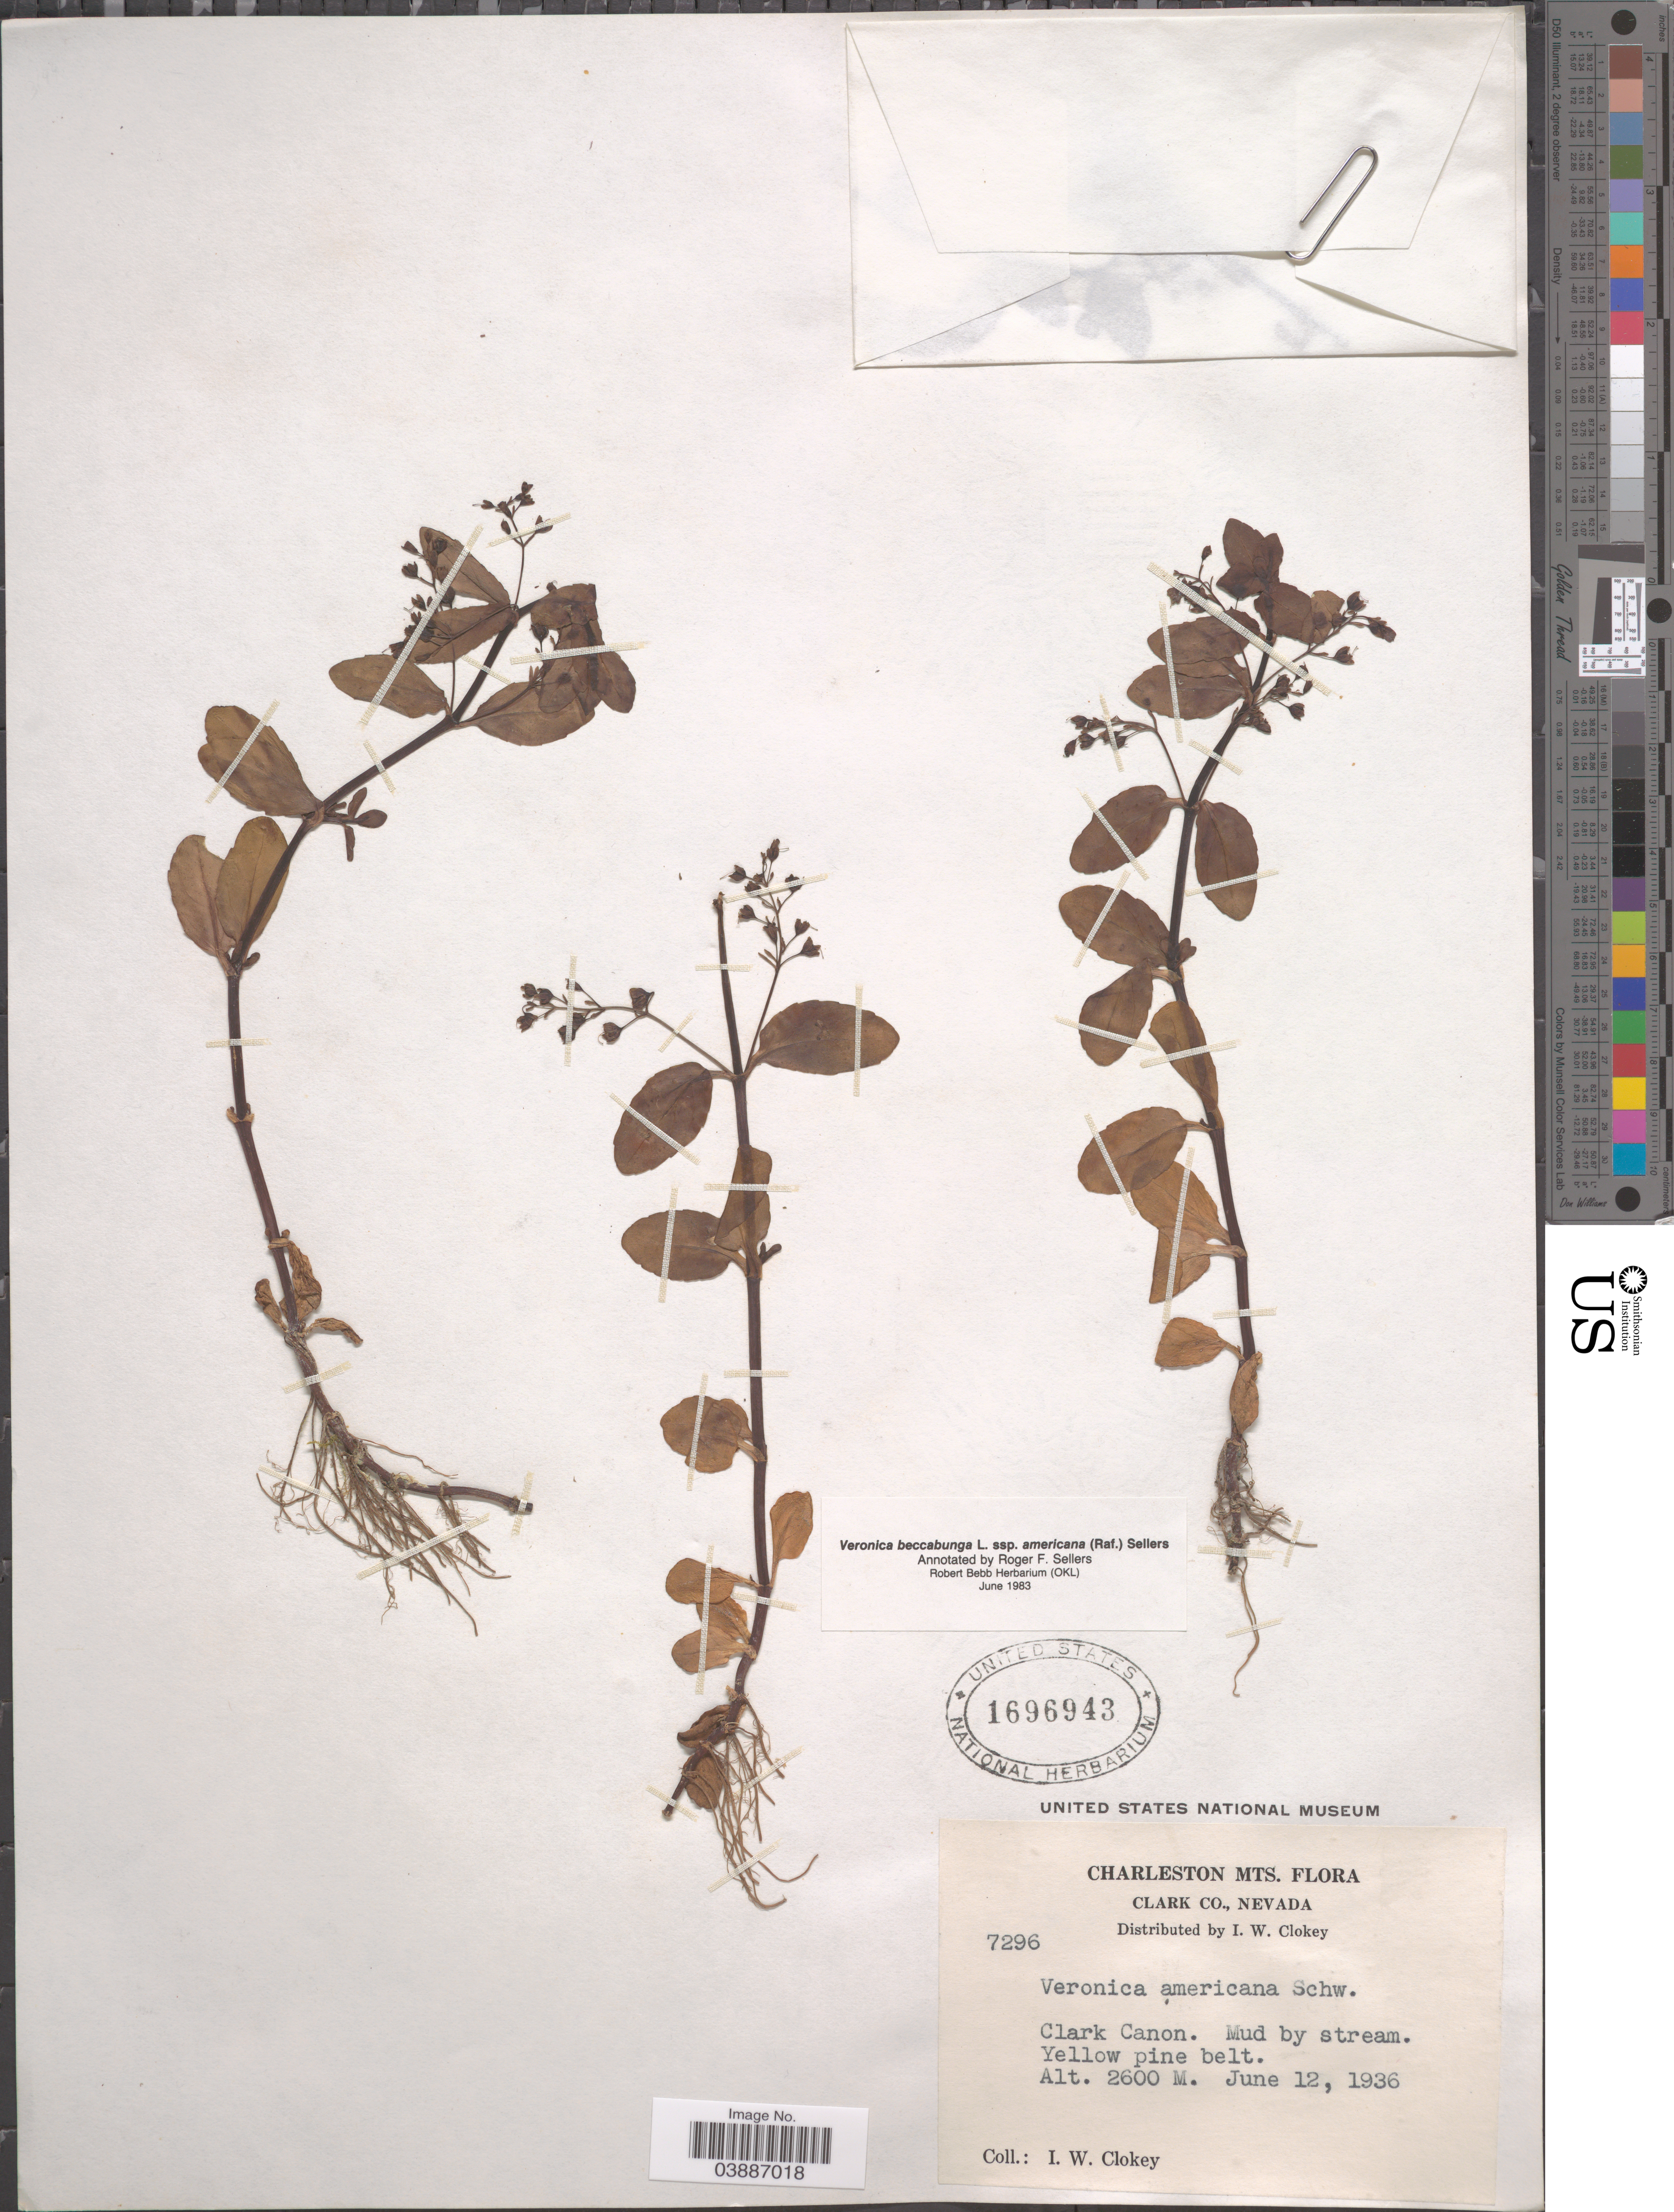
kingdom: Plantae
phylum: Tracheophyta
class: Magnoliopsida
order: Lamiales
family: Plantaginaceae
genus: Veronica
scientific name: Veronica beccabunga subsp. americana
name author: Raf.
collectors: I. W. Clokey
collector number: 7296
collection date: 1936-06-12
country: United States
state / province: Nevada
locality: Charleston Mts. Clark Co. Clark Canon. Mud by stream.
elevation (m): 2600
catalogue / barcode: US 1696943